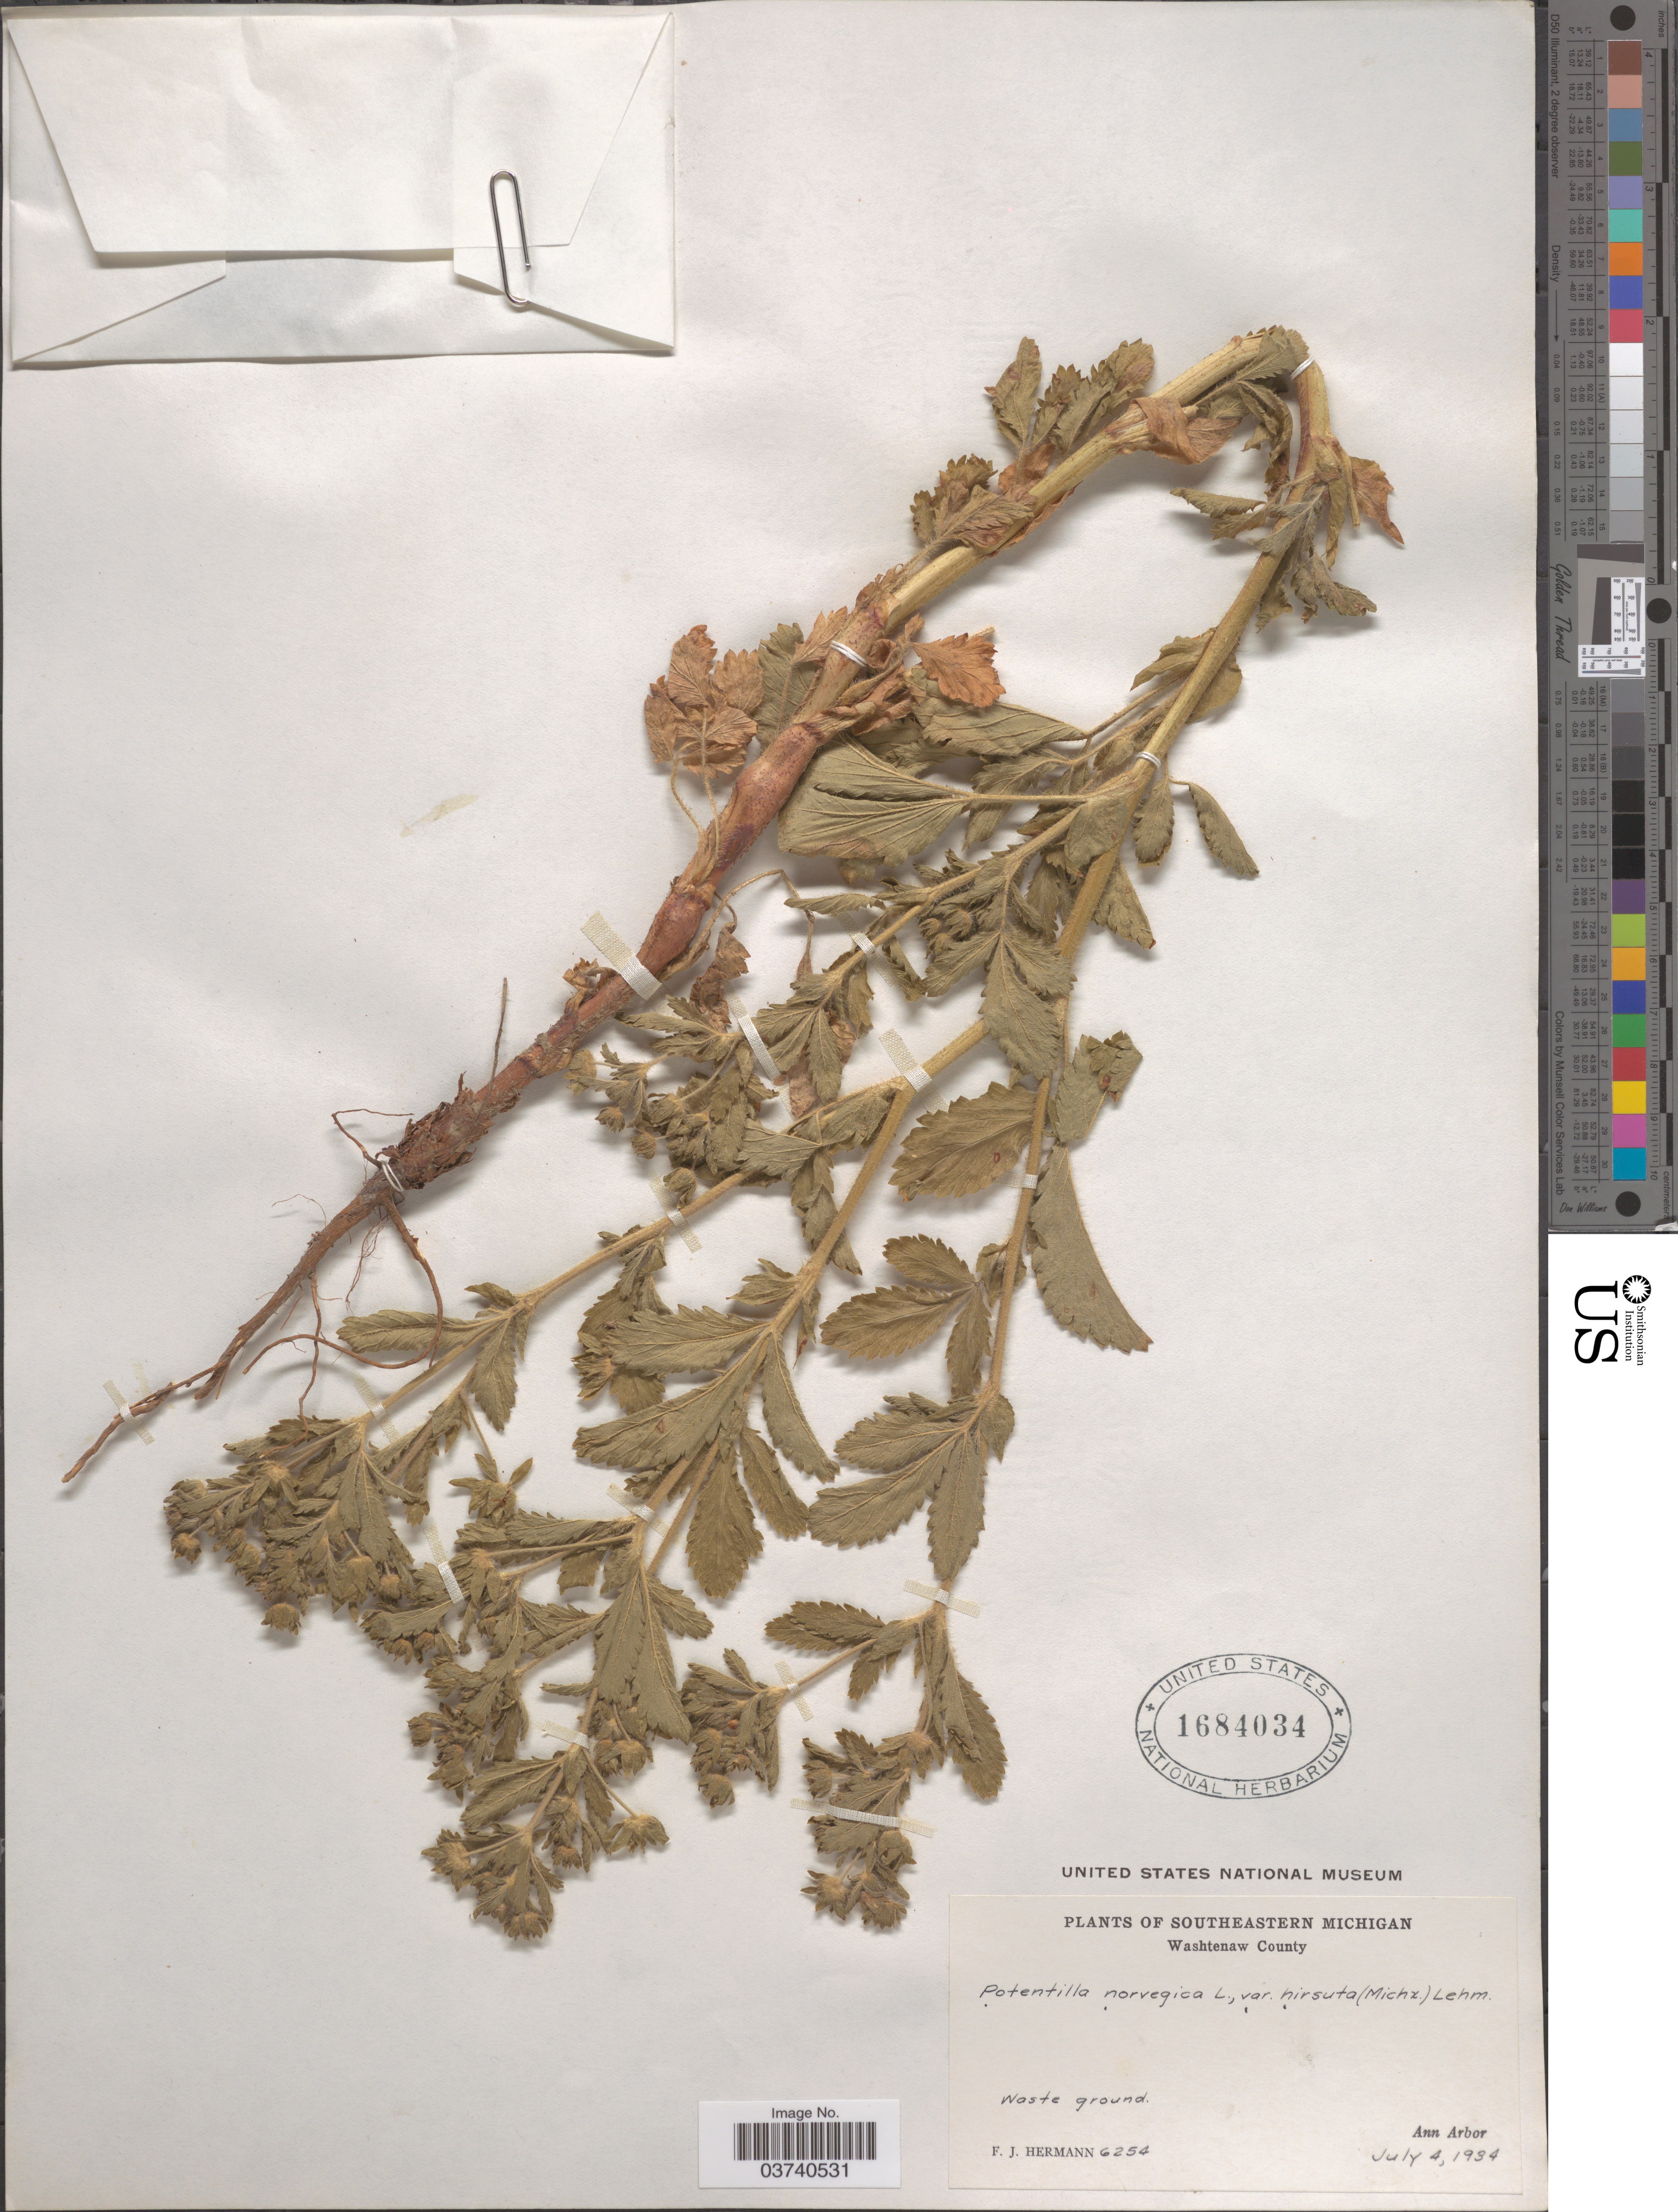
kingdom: Plantae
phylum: Tracheophyta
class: Magnoliopsida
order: Rosales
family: Rosaceae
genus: Potentilla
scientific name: Potentilla norvegica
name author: L.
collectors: F. J. Hermann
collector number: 6254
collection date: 1934-07-04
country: United States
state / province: Michigan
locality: Southeastern Michigan. Washtenaw County. Ann Arbor.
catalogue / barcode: US 1684034